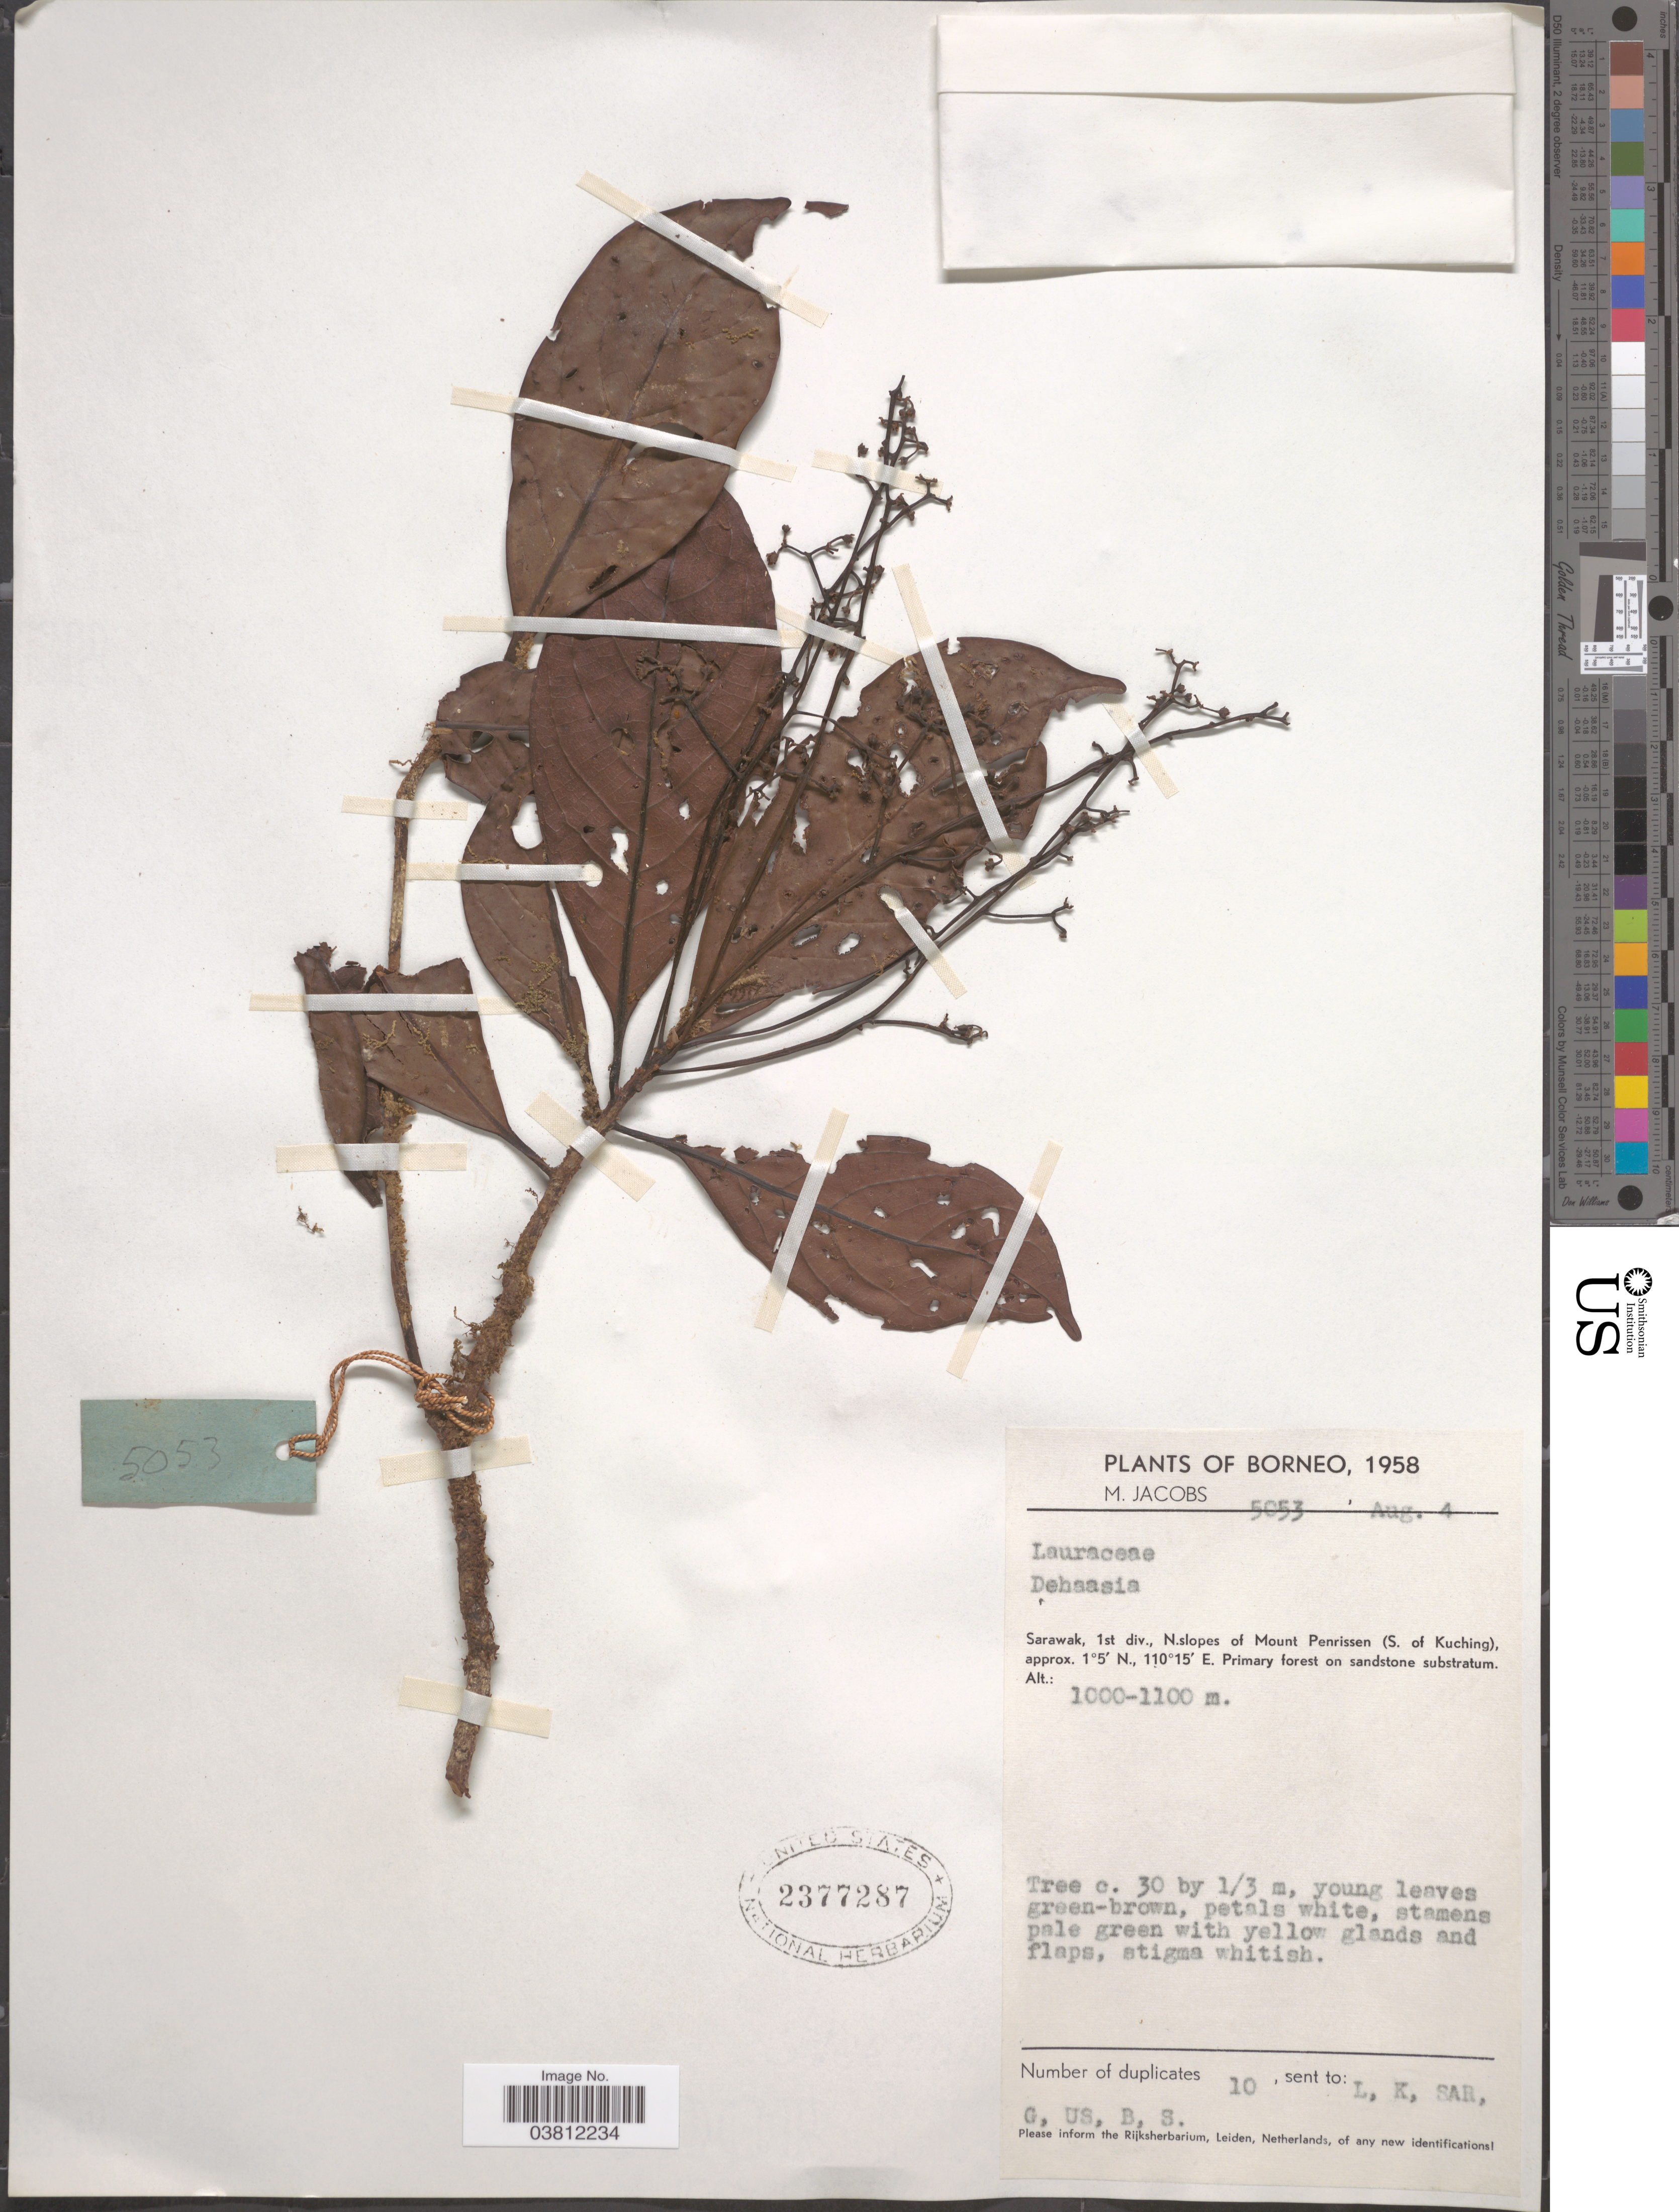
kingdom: Plantae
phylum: Tracheophyta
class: Magnoliopsida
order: Laurales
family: Lauraceae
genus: Dehaasia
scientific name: Dehaasia sp.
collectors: M. Jacobs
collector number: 5053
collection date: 1958-08-04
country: Malaysia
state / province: Sarawak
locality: Borneo. 1st div., N.slopes of Mount Penrissen (S. of Kuching).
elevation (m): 1000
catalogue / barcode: US 2377287